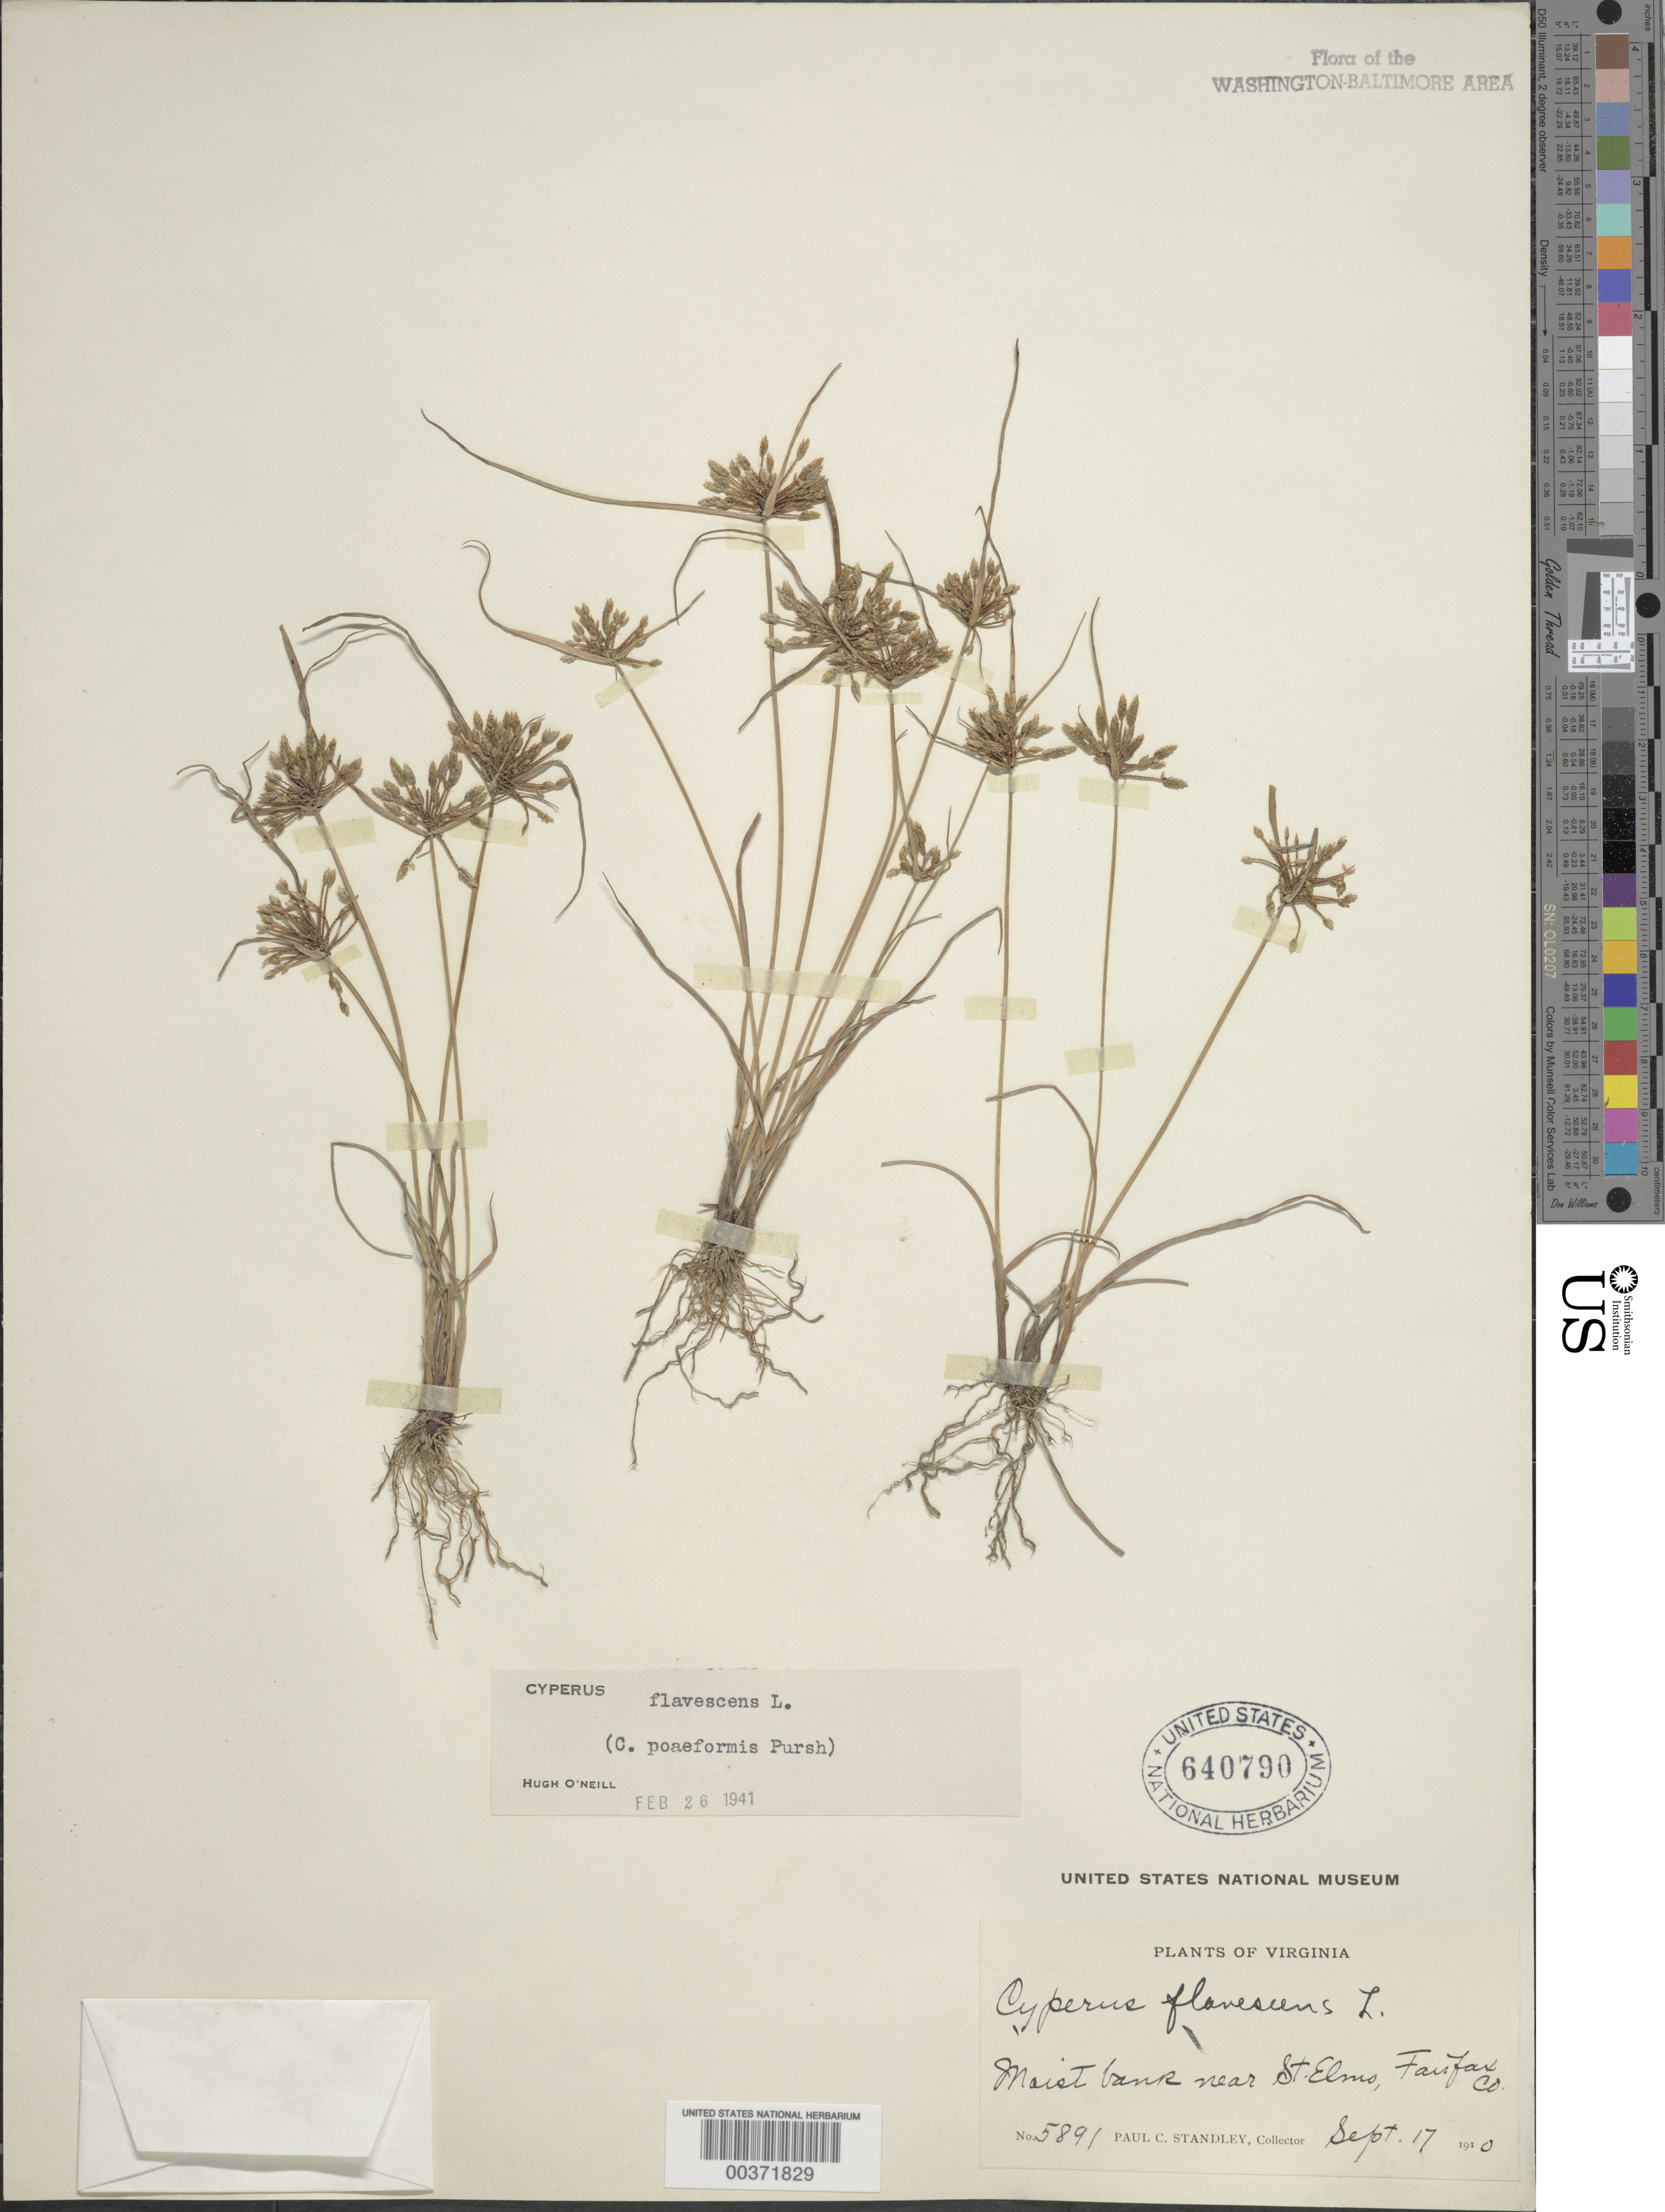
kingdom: Plantae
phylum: Tracheophyta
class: Liliopsida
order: Poales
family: Cyperaceae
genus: Cyperus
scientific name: Cyperus flavescens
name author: L.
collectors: P. C. Standley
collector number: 5891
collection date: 1910-09-17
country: United States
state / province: Virginia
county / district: Fairfax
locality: Moist bank near St. Elms, Fairfax Co.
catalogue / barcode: US 640790